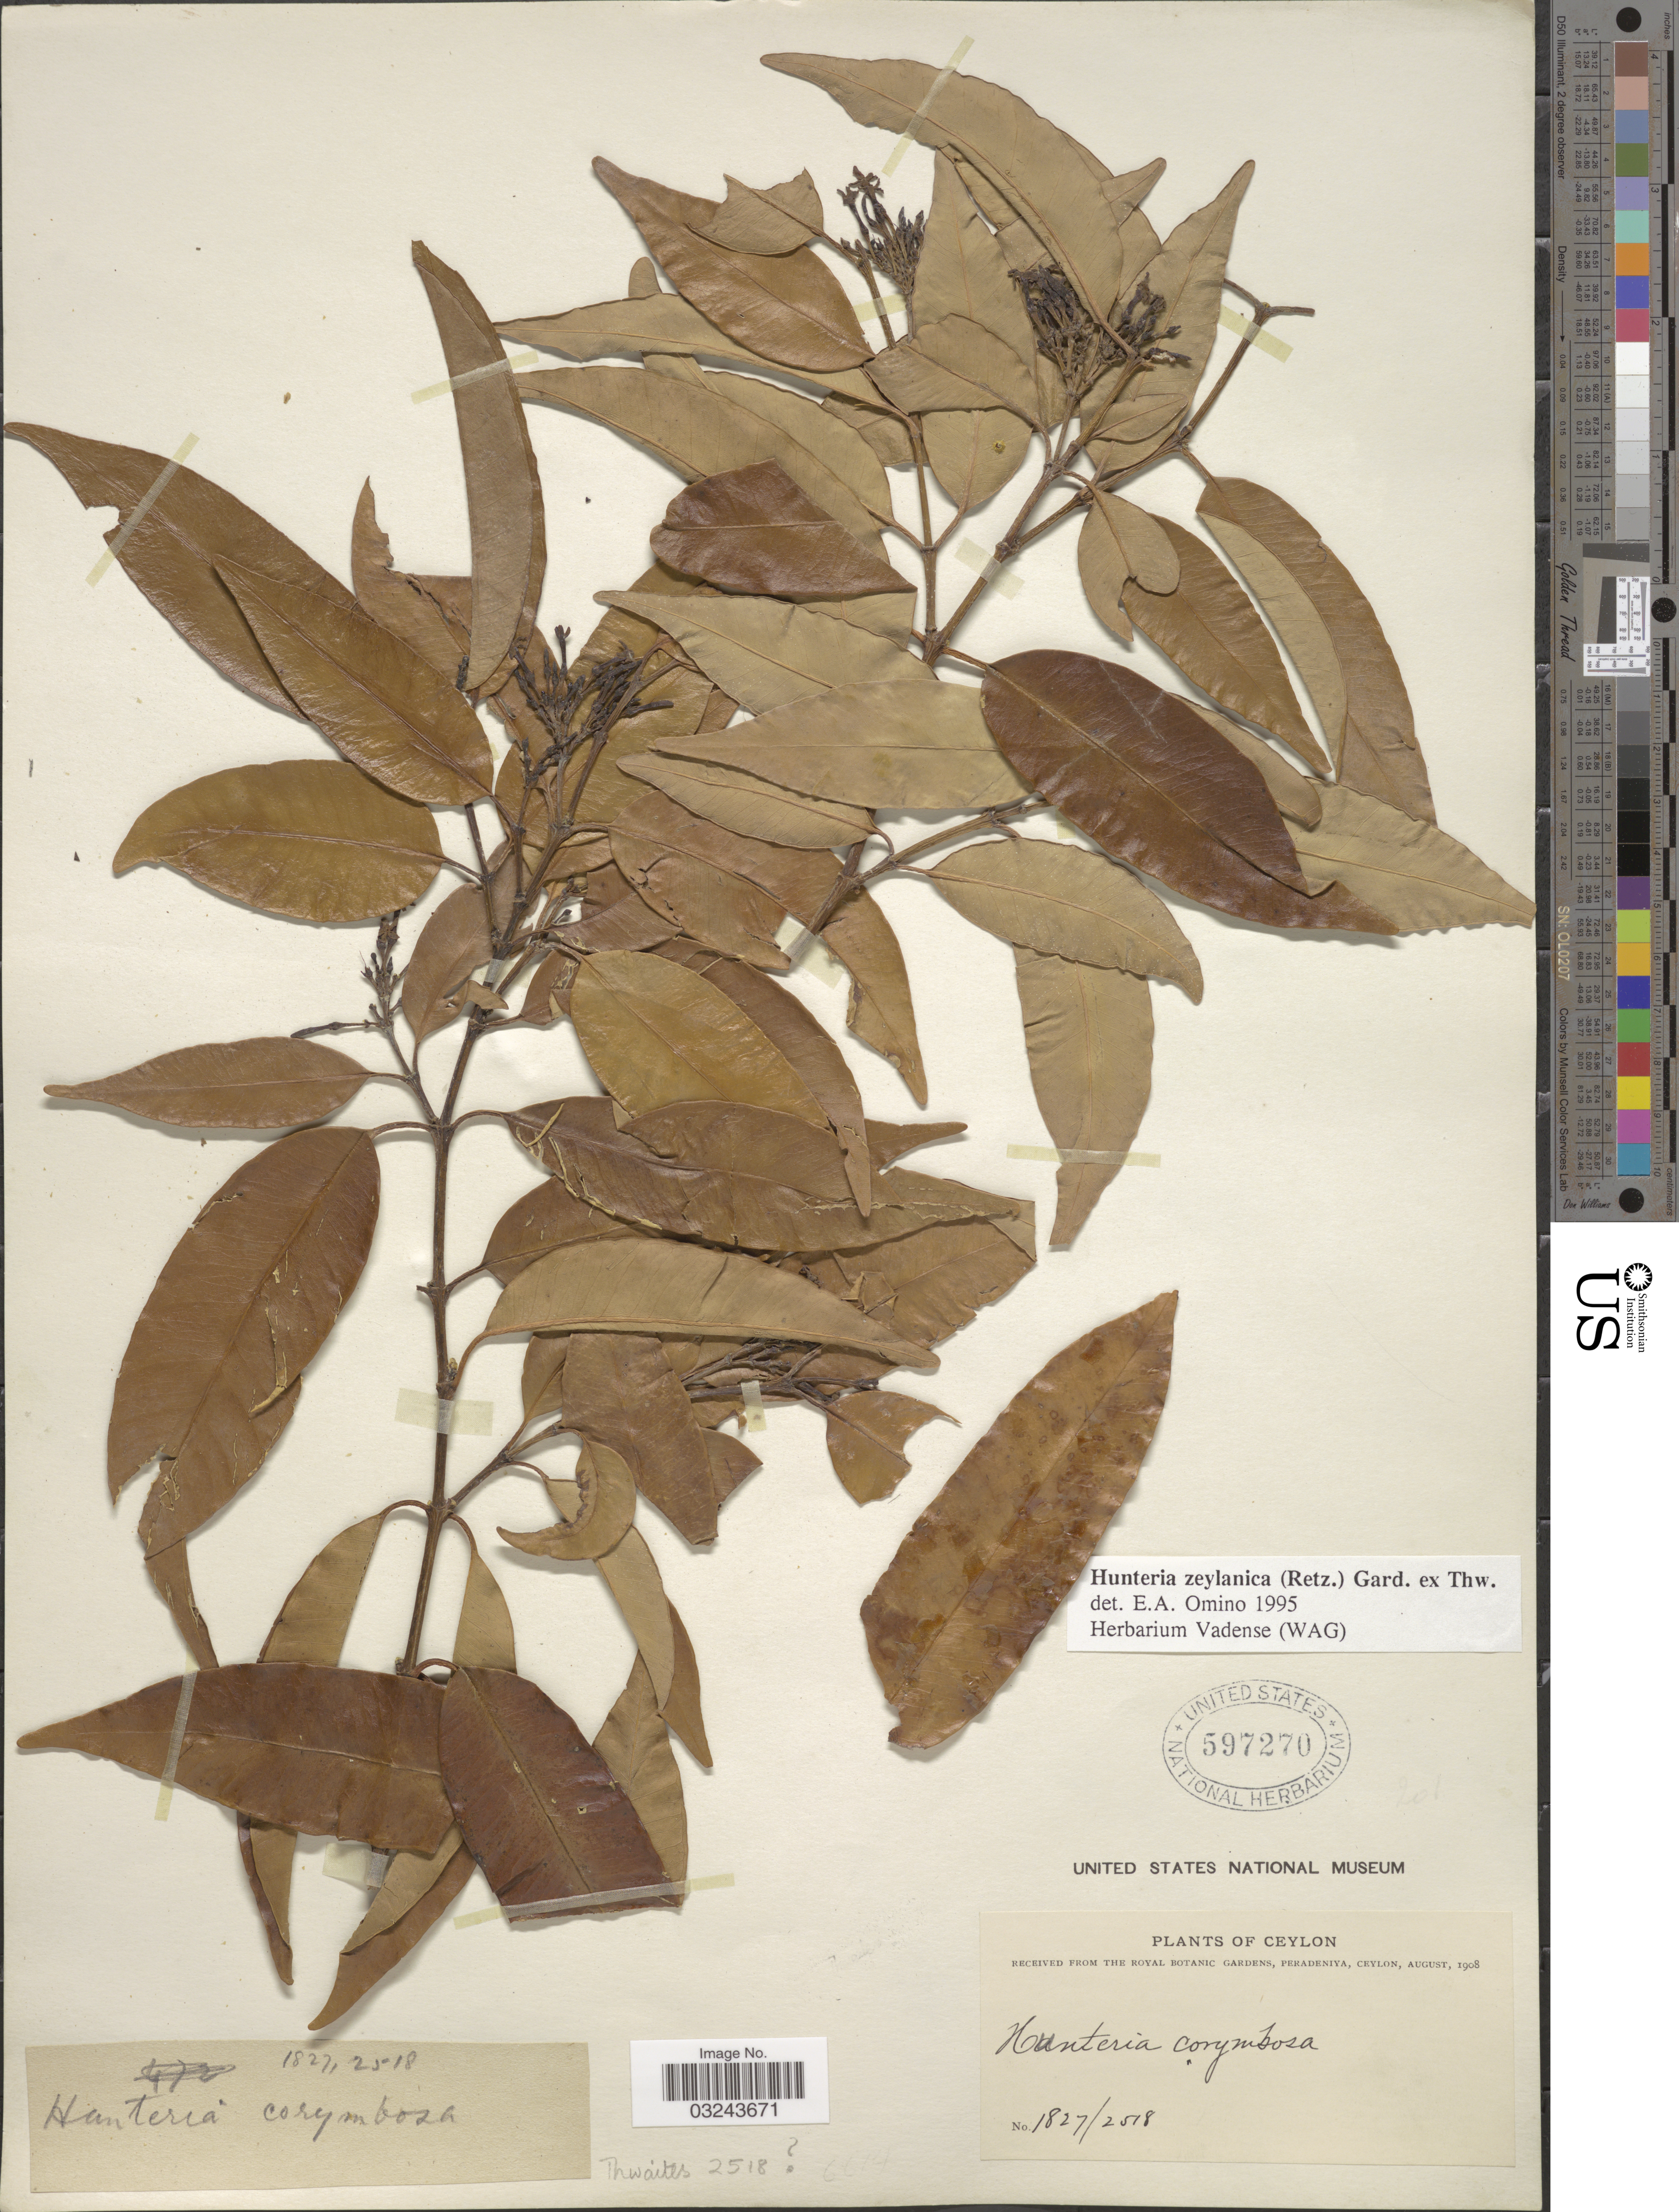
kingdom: Plantae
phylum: Tracheophyta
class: Magnoliopsida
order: Gentianales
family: Apocynaceae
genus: Hunteria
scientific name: Hunteria zeylanica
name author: (Retz.) Gardner ex Thwaites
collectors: Thwaites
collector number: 1827/2518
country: Sri Lanka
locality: Ceylon.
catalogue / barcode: US 597270